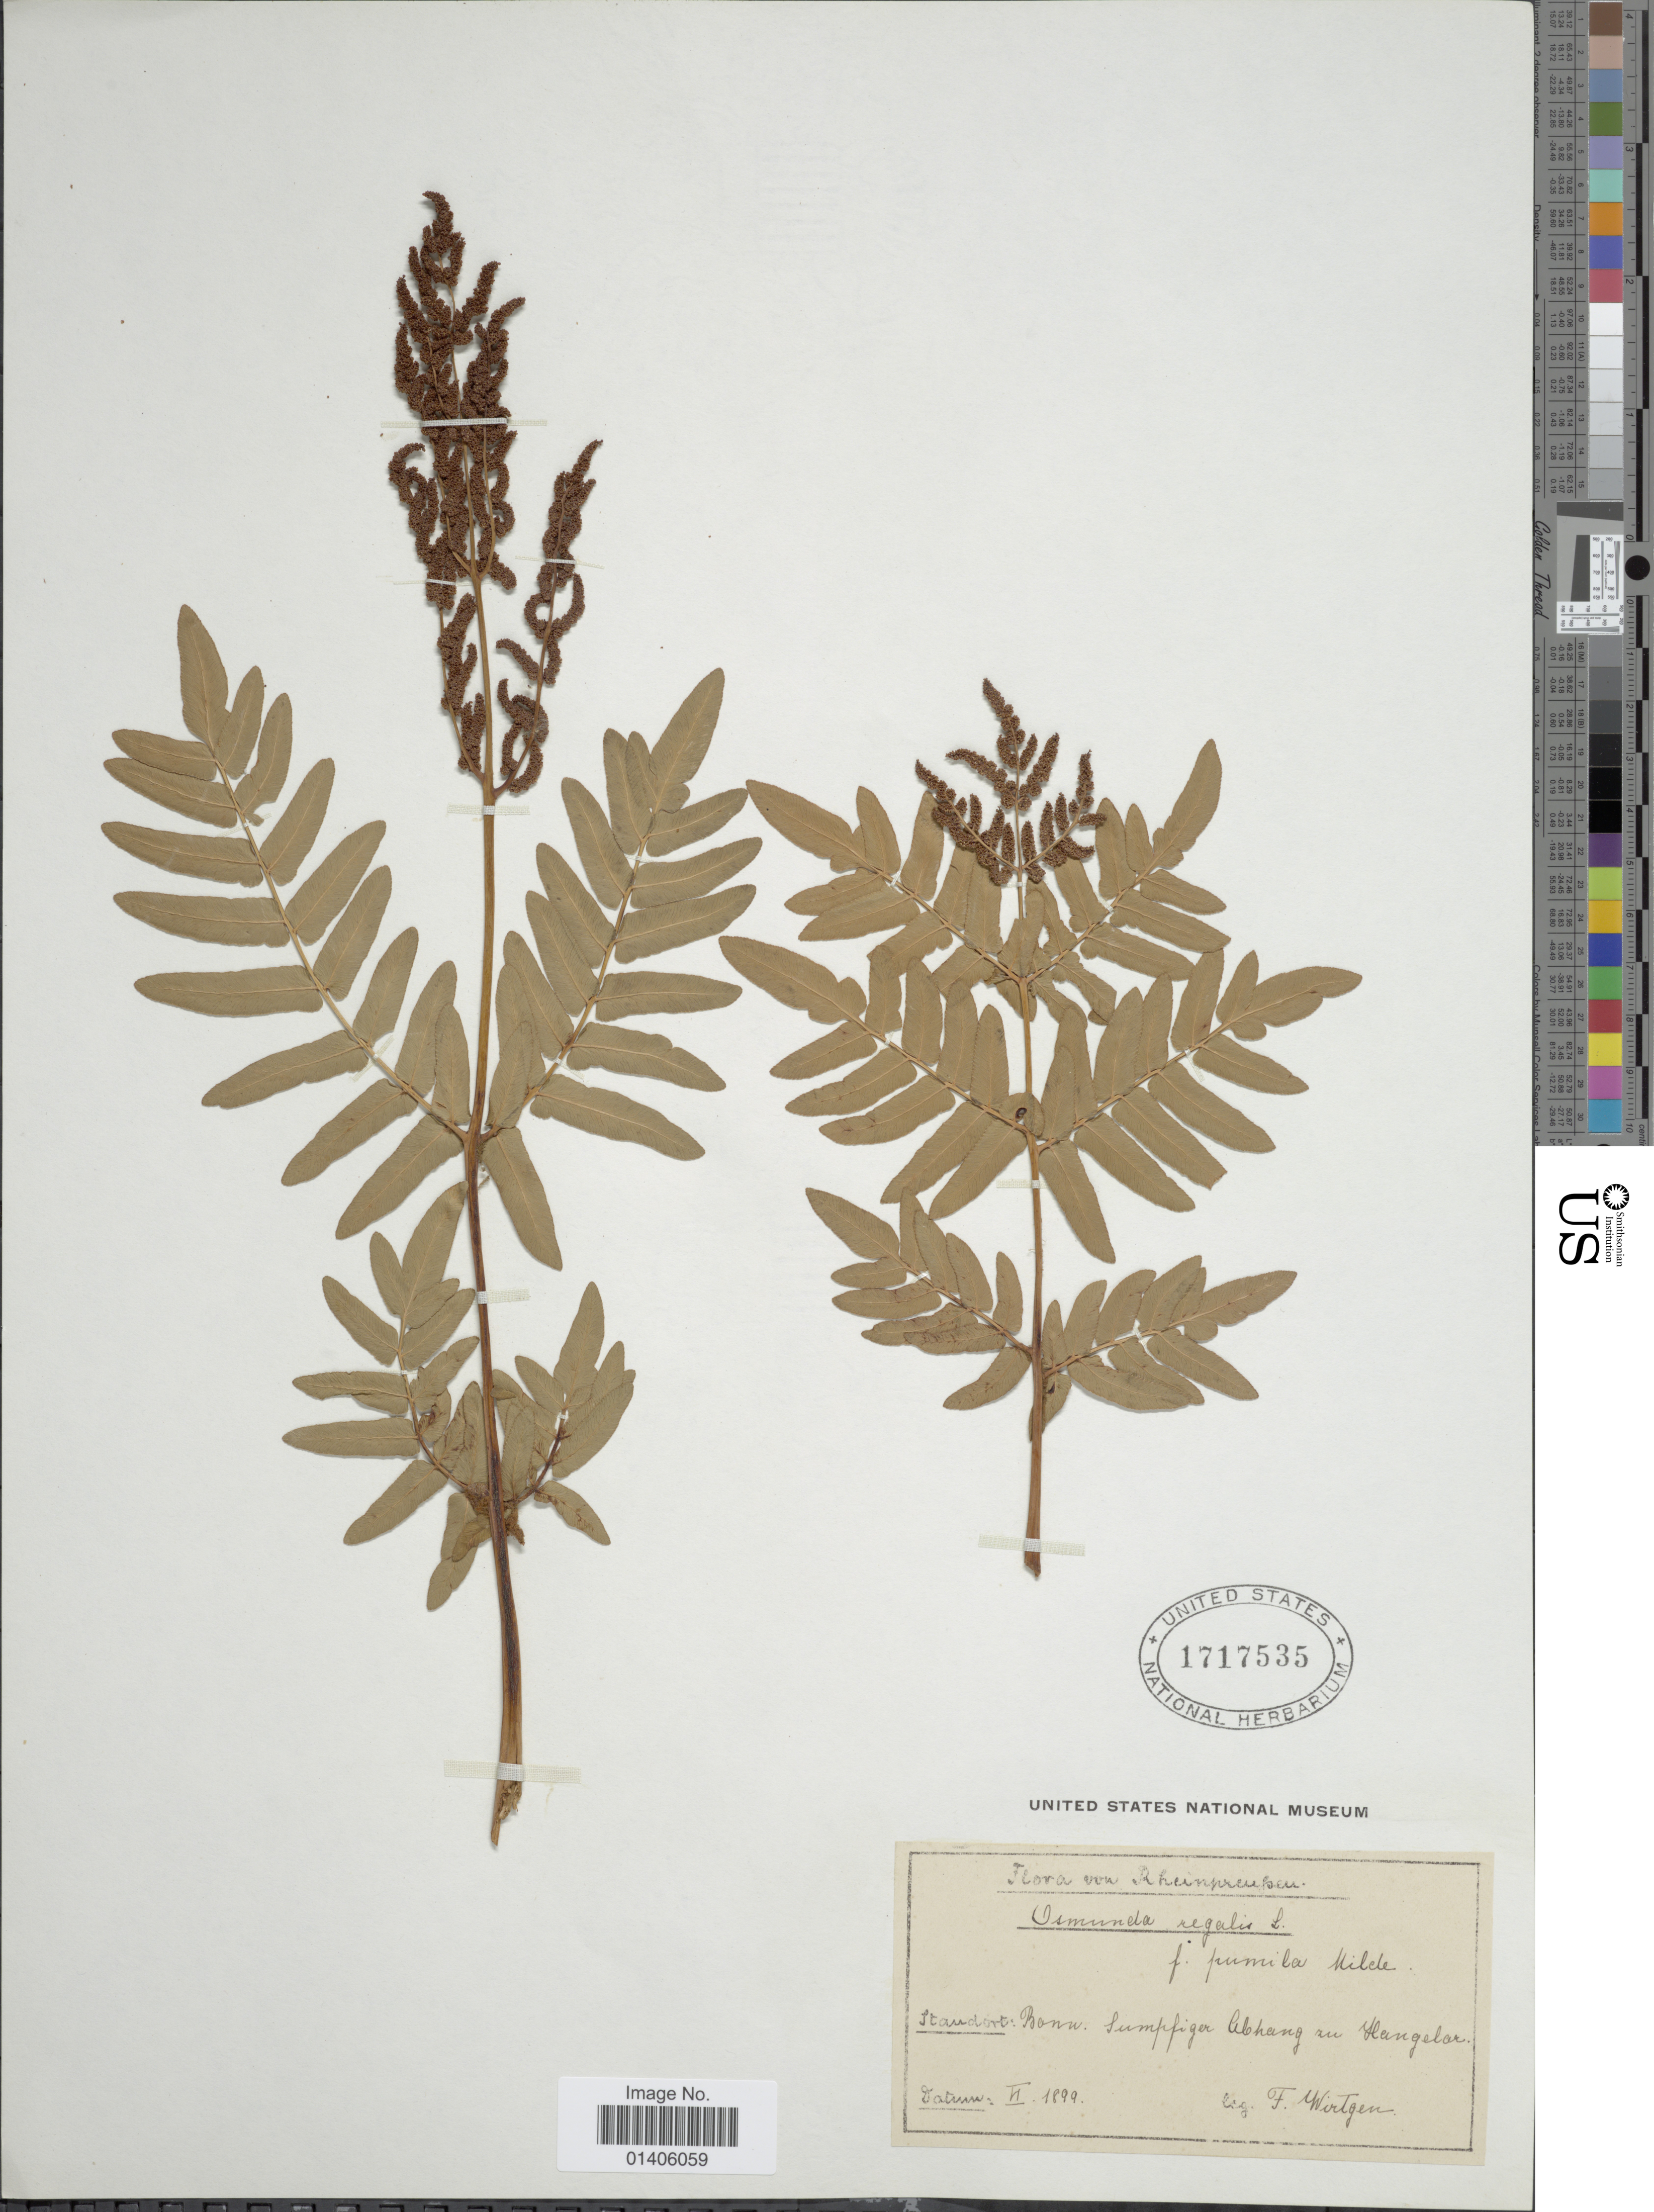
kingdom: Plantae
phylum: Tracheophyta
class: Polypodiopsida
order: Osmundales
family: Osmundaceae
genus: Osmunda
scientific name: Osmunda regalis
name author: L.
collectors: F. Wirtgen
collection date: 1899-06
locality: Rheinpreufsen: Bonn, Sumpfiger Abhang zu Hangela [interpreted]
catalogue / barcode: US 1717535